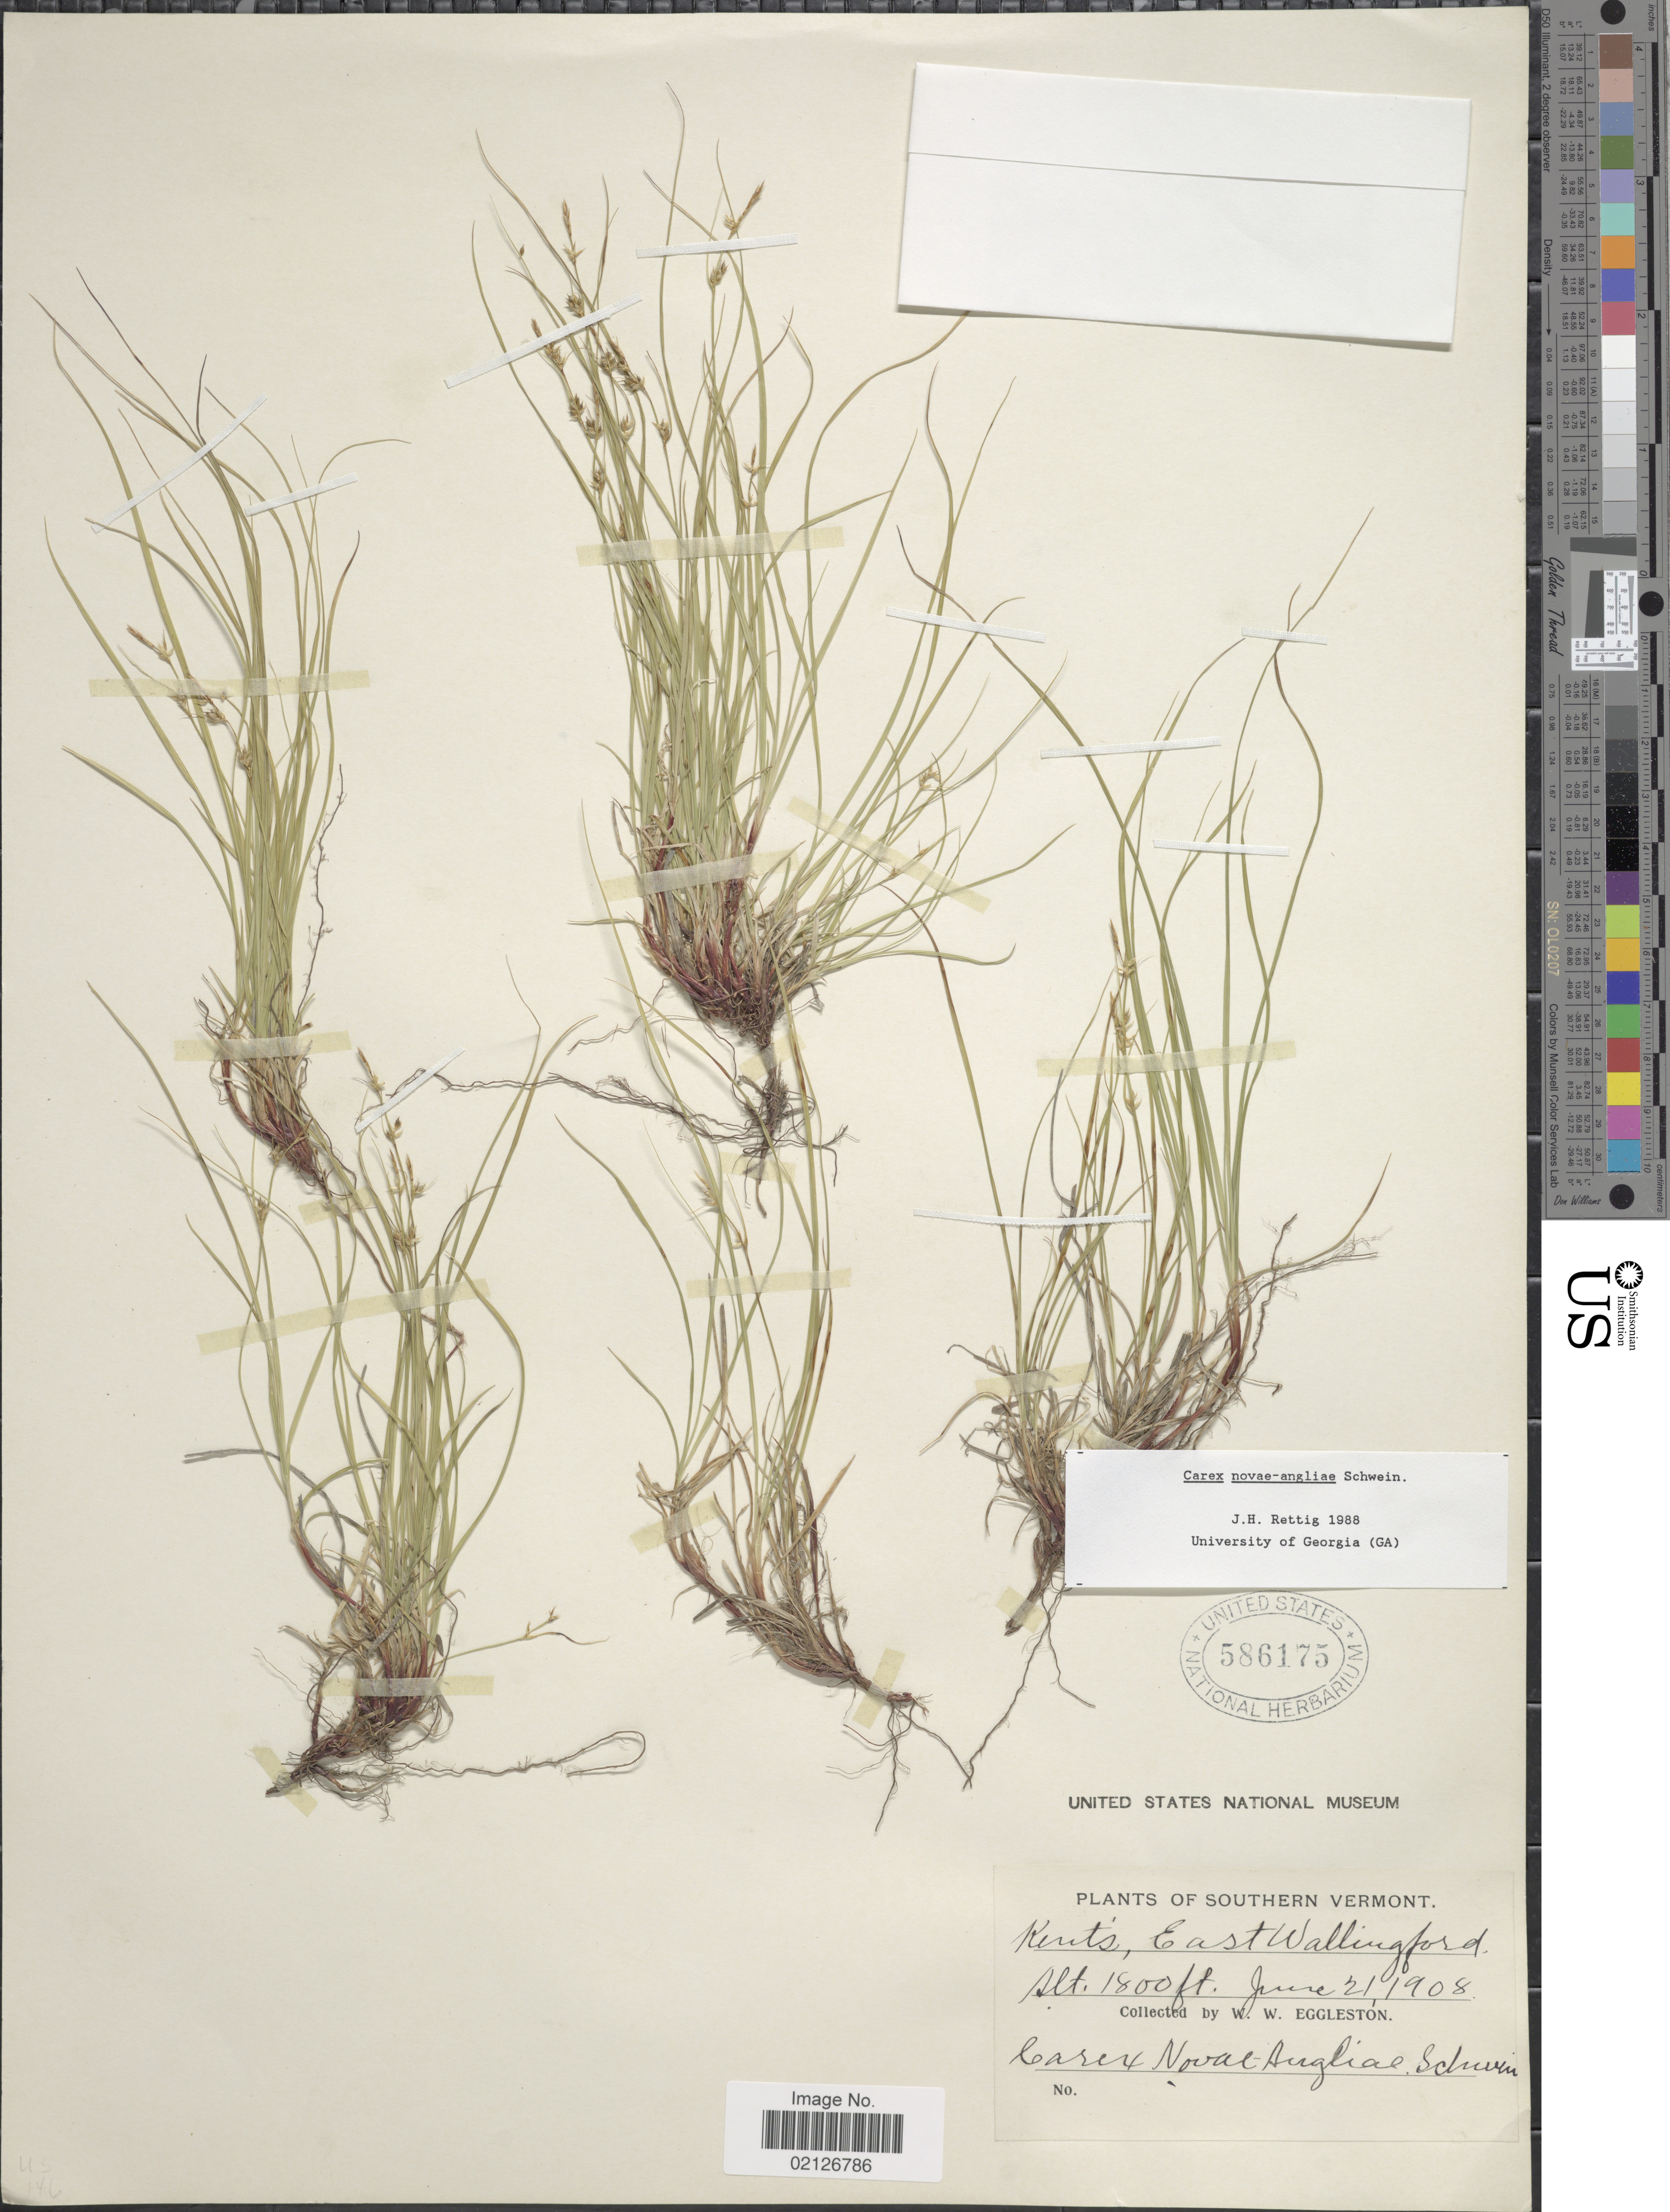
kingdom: Plantae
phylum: Tracheophyta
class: Liliopsida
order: Poales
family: Cyperaceae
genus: Carex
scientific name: Carex novae-angliae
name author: Schwein.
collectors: W. W. Eggleston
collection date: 1908-06-21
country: United States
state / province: Vermont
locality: Southern Vermont, Keut's, East Wallingford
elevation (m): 549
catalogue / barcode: US 586175